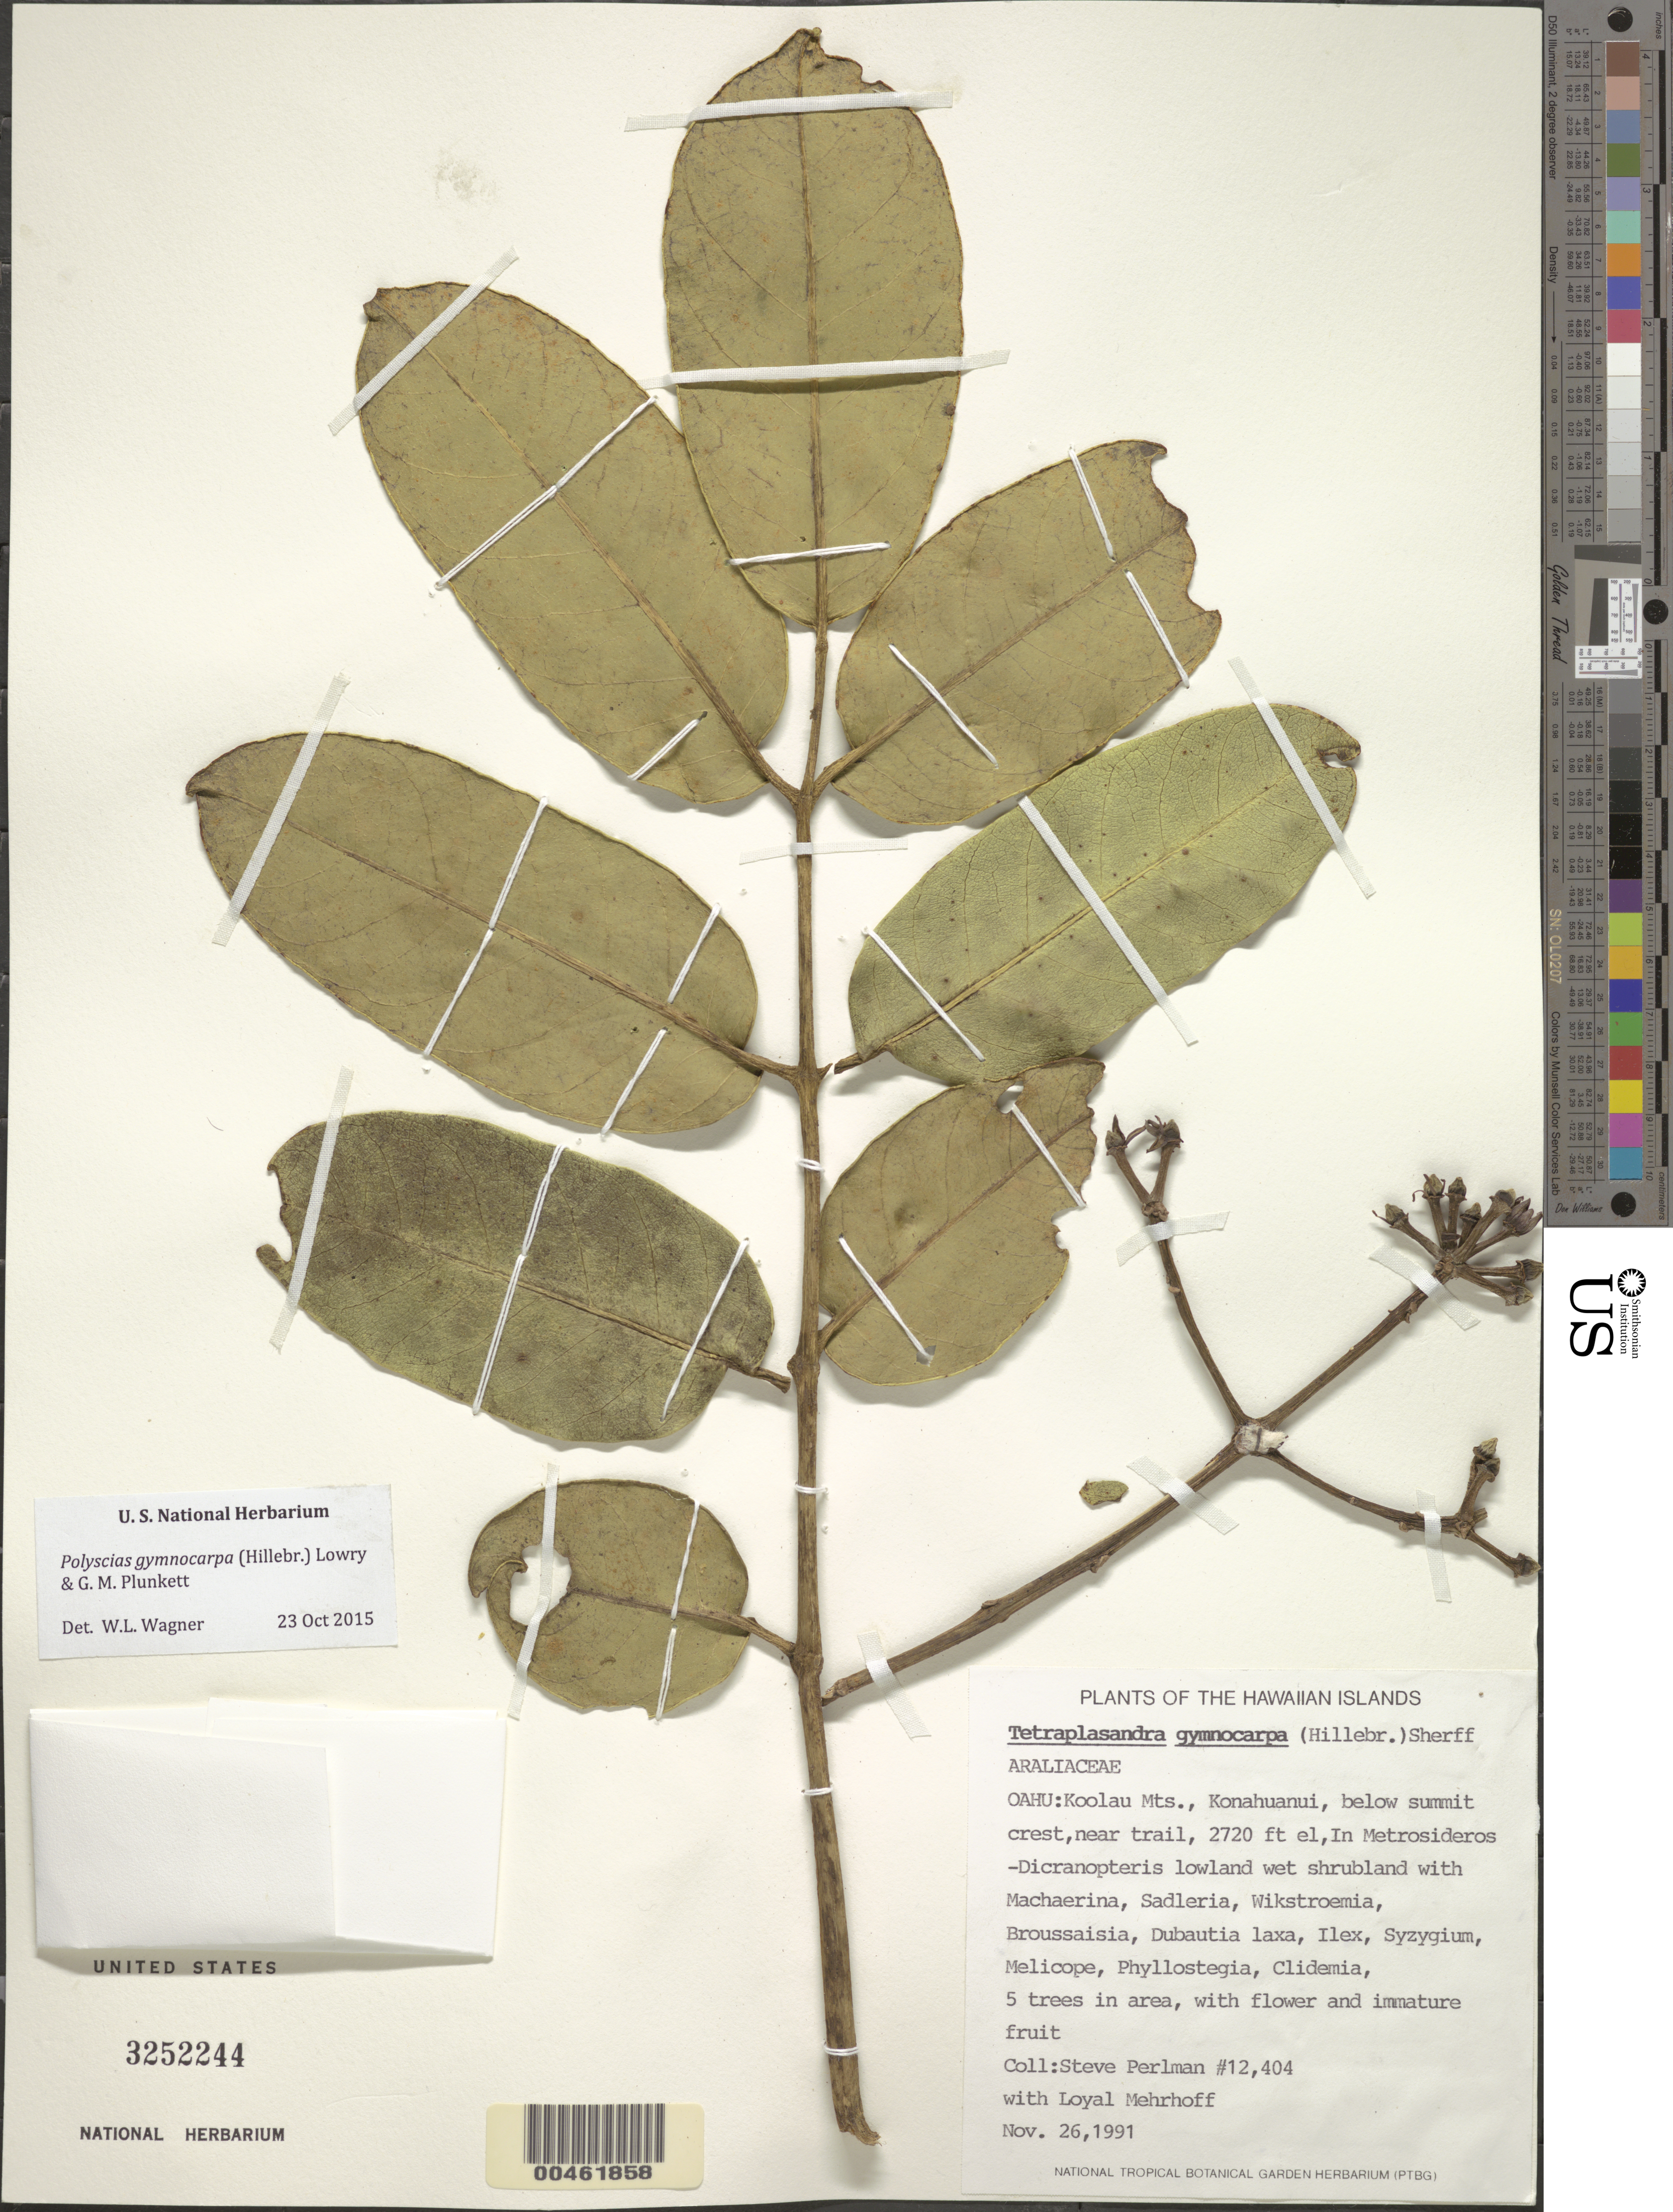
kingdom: Plantae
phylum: Tracheophyta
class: Magnoliopsida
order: Apiales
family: Araliaceae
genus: Polyscias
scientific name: Polyscias gymnocarpa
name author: (Hillebr.) Lowry & G. M. Plunkett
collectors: S. P. Perlman & L. Mehrhoff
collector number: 12404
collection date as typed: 26 Nov 1991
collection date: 1991-11-26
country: United States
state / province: Hawaii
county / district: Honolulu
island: Oahu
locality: Koolau Mountains, Konahuanui, below summit crest, near trail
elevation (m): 829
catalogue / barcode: US 3252244